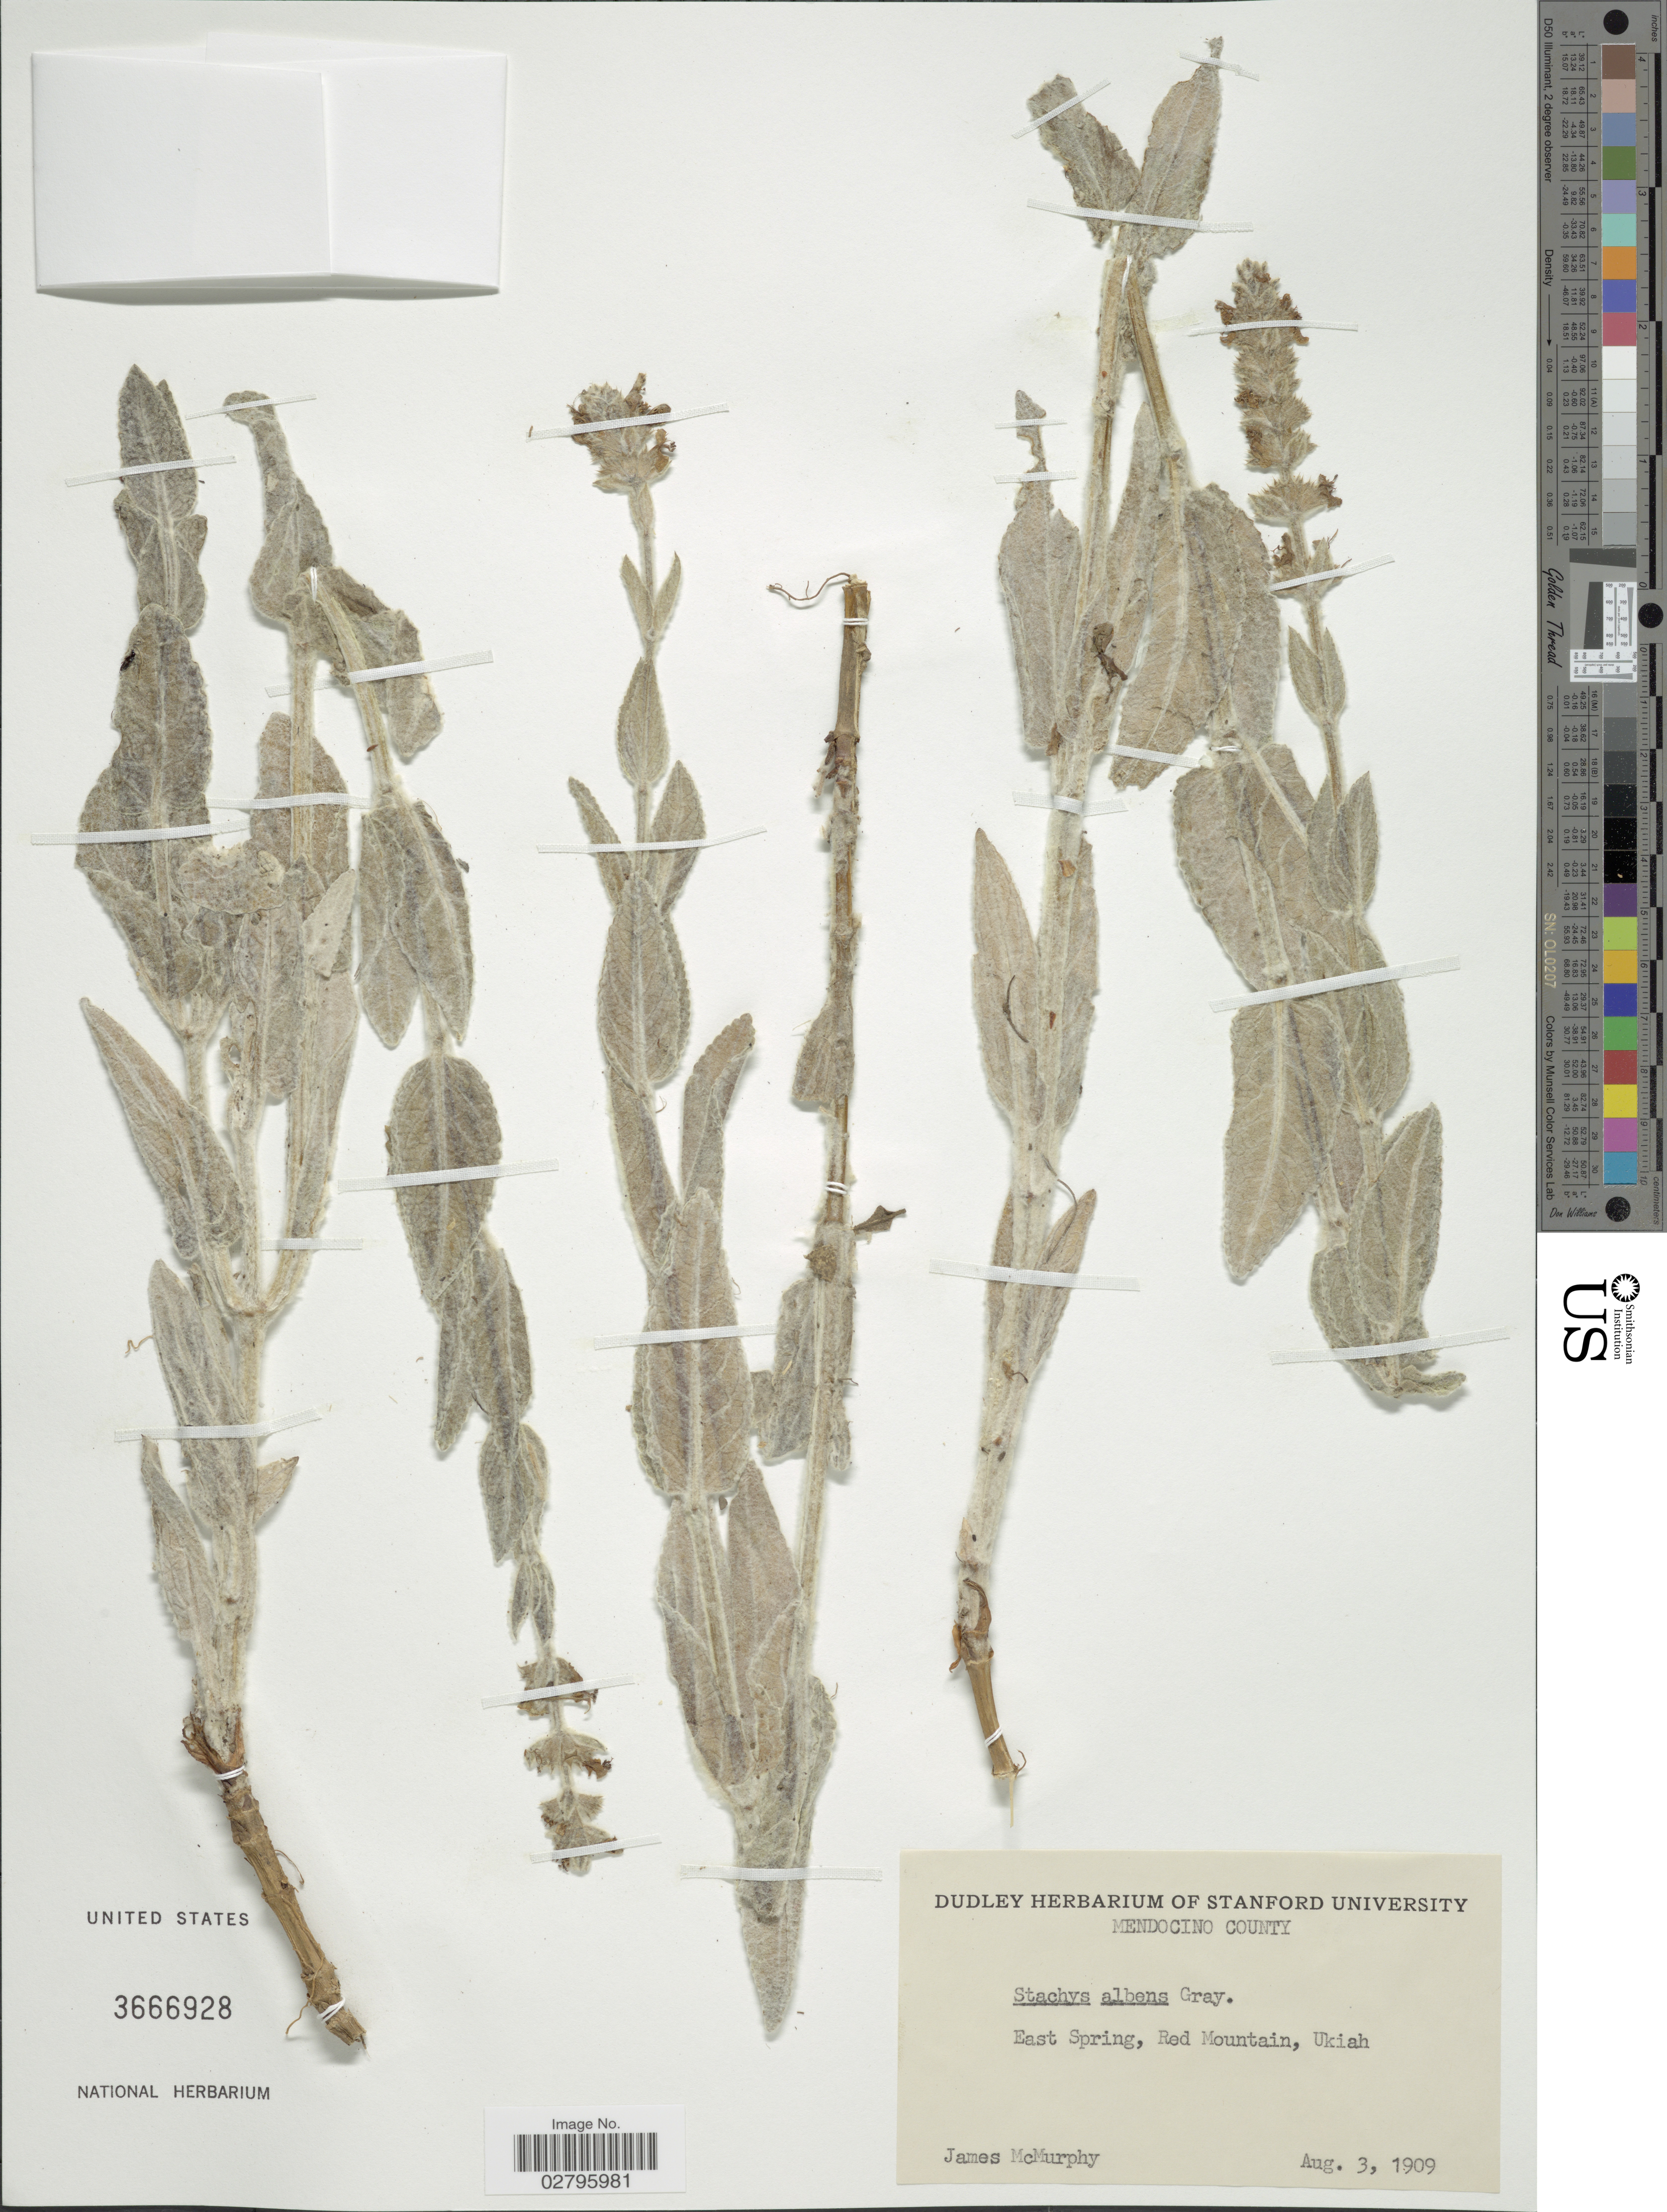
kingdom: Plantae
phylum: Tracheophyta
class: Magnoliopsida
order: Lamiales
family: Lamiaceae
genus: Stachys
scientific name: Stachys albens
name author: A. Gray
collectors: J. McMurphy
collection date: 1909-08-03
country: United States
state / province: California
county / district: Mendocino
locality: Mendocino County. East Spring, Red Mountain, Ukiah.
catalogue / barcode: US 3666928